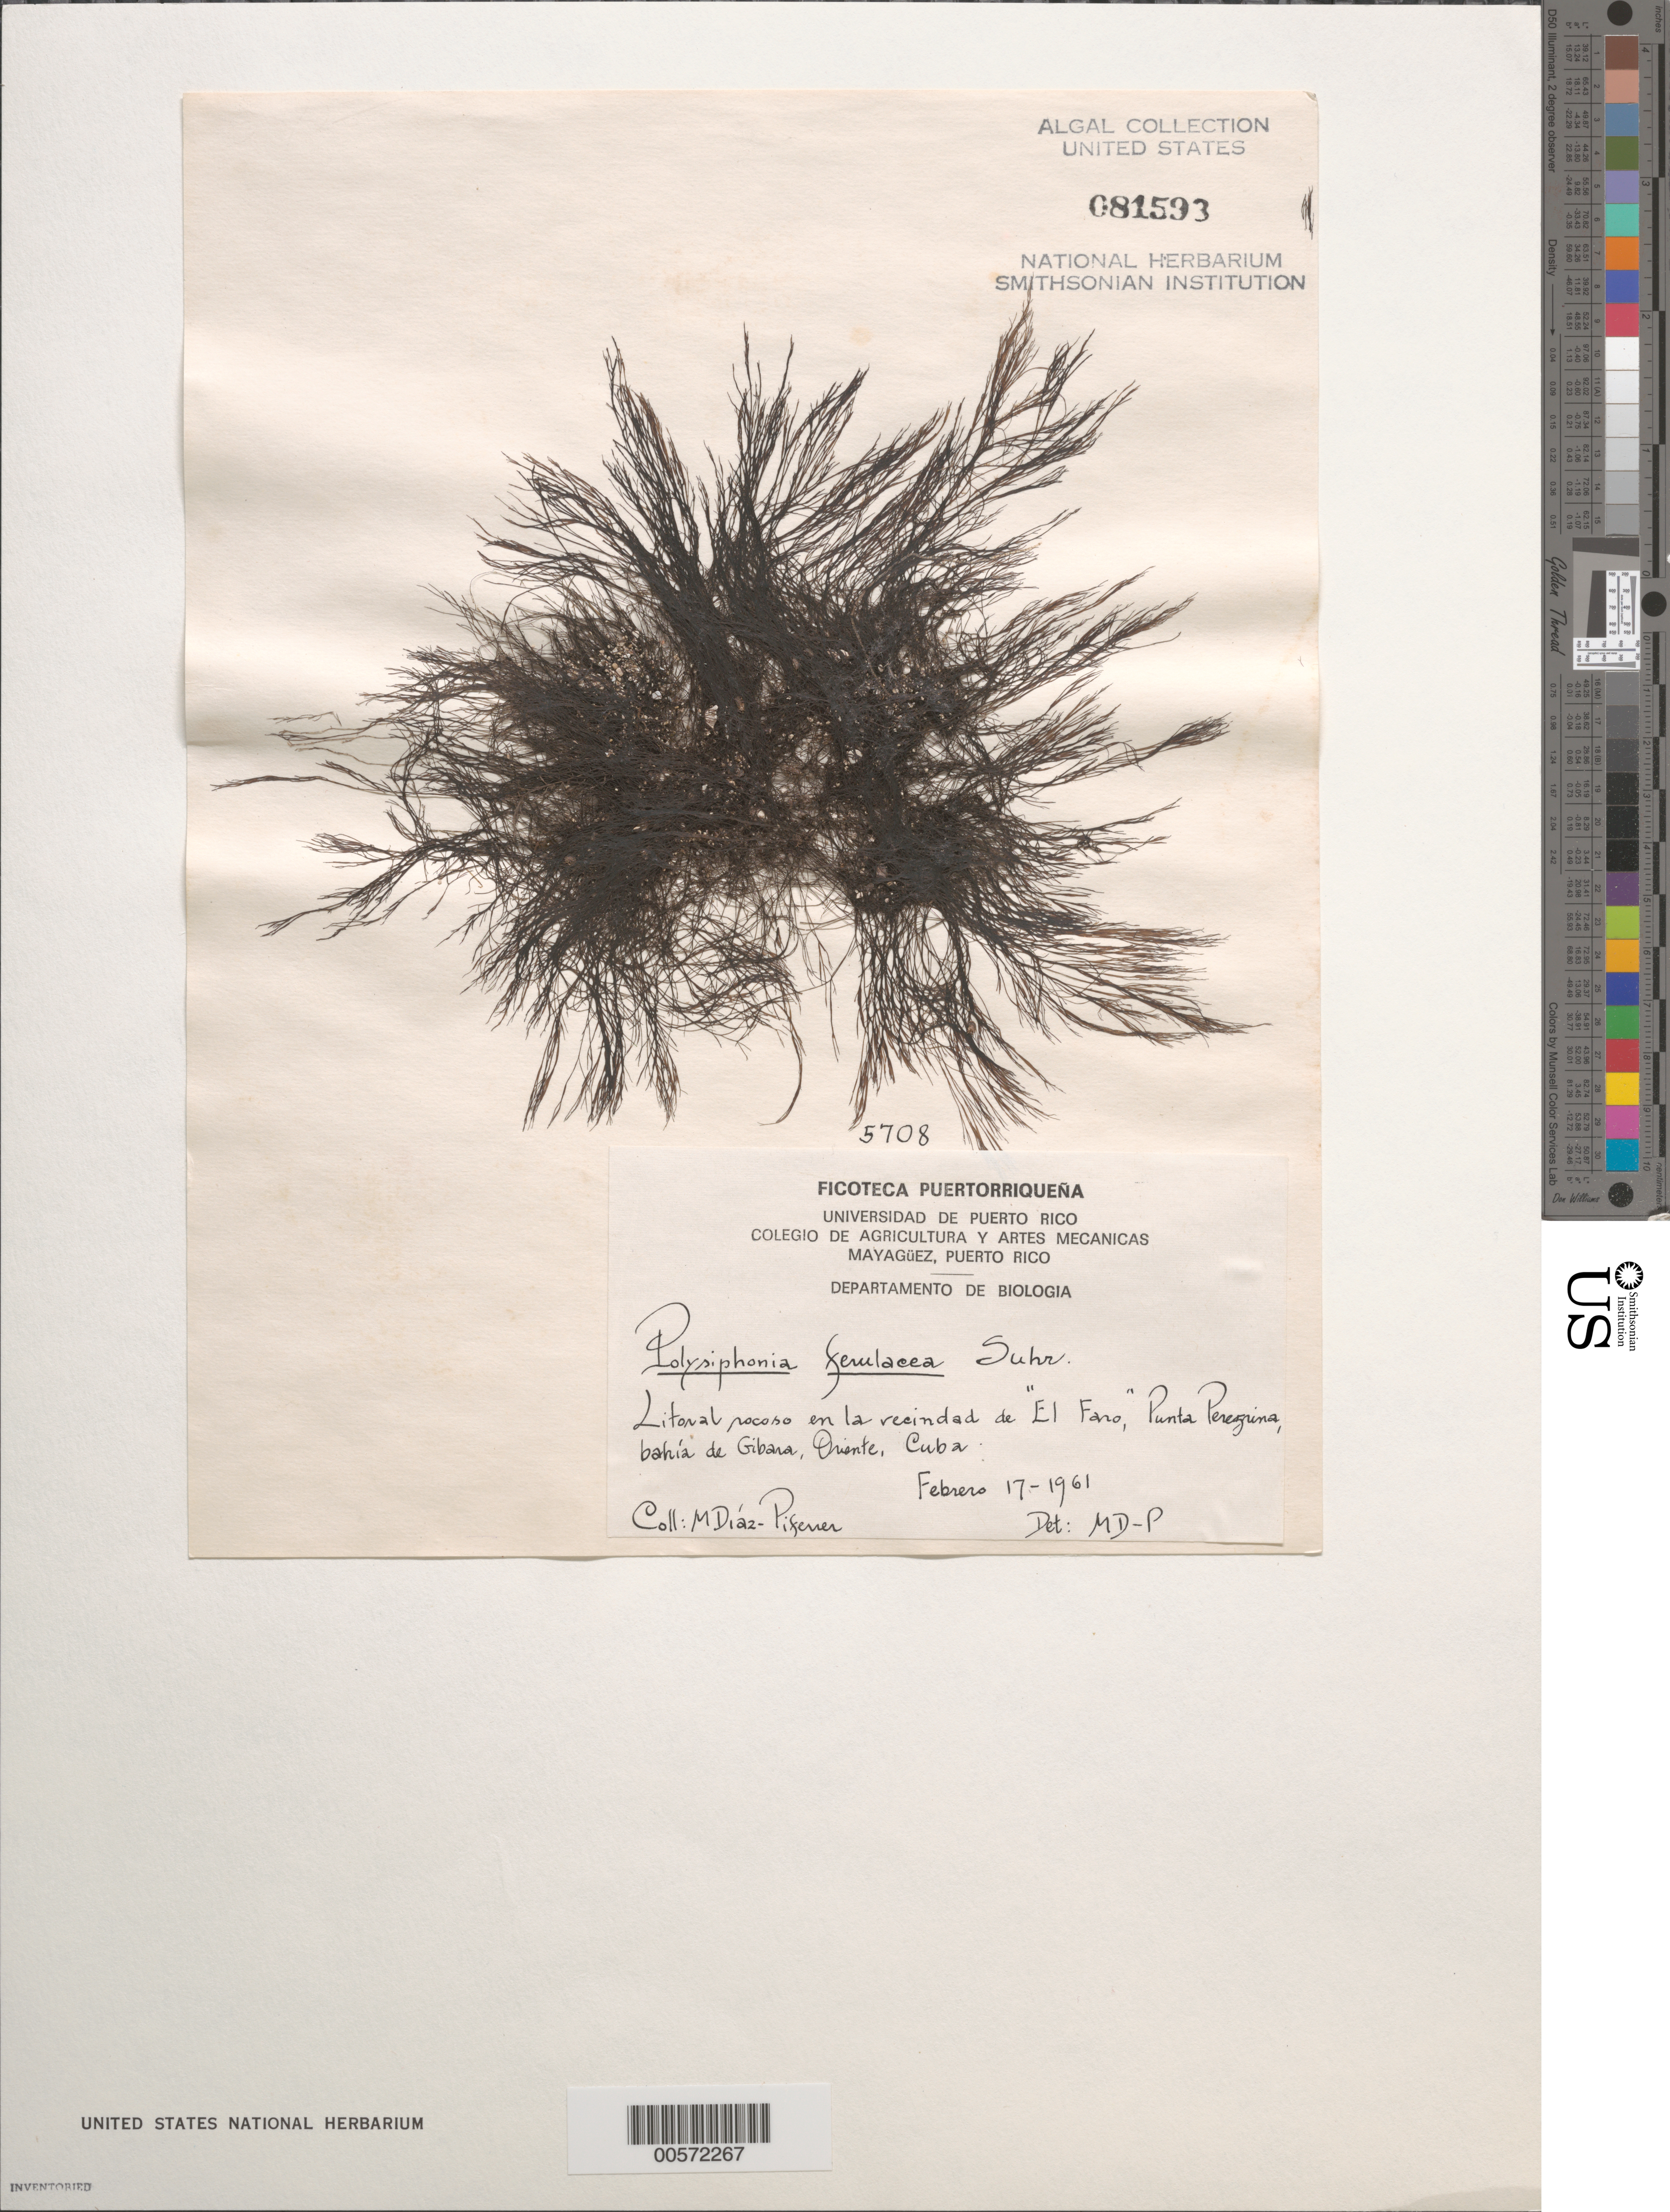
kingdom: Plantae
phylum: Rhodophyta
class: Florideophyceae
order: Ceramiales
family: Rhodomelaceae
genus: Melanothamnus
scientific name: Melanothamnus ferulaceus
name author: (Suhr ex J. Agardh) Diaz-Tapia & Maggs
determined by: Algae name updating Project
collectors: M. Diaz-Piferrer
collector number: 5708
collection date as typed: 17 Feb 1961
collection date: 1961-02-17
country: Cuba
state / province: Santiago de Cuba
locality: El Faro area, Punta Peregrina, Bahia de Gibara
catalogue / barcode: US 81593